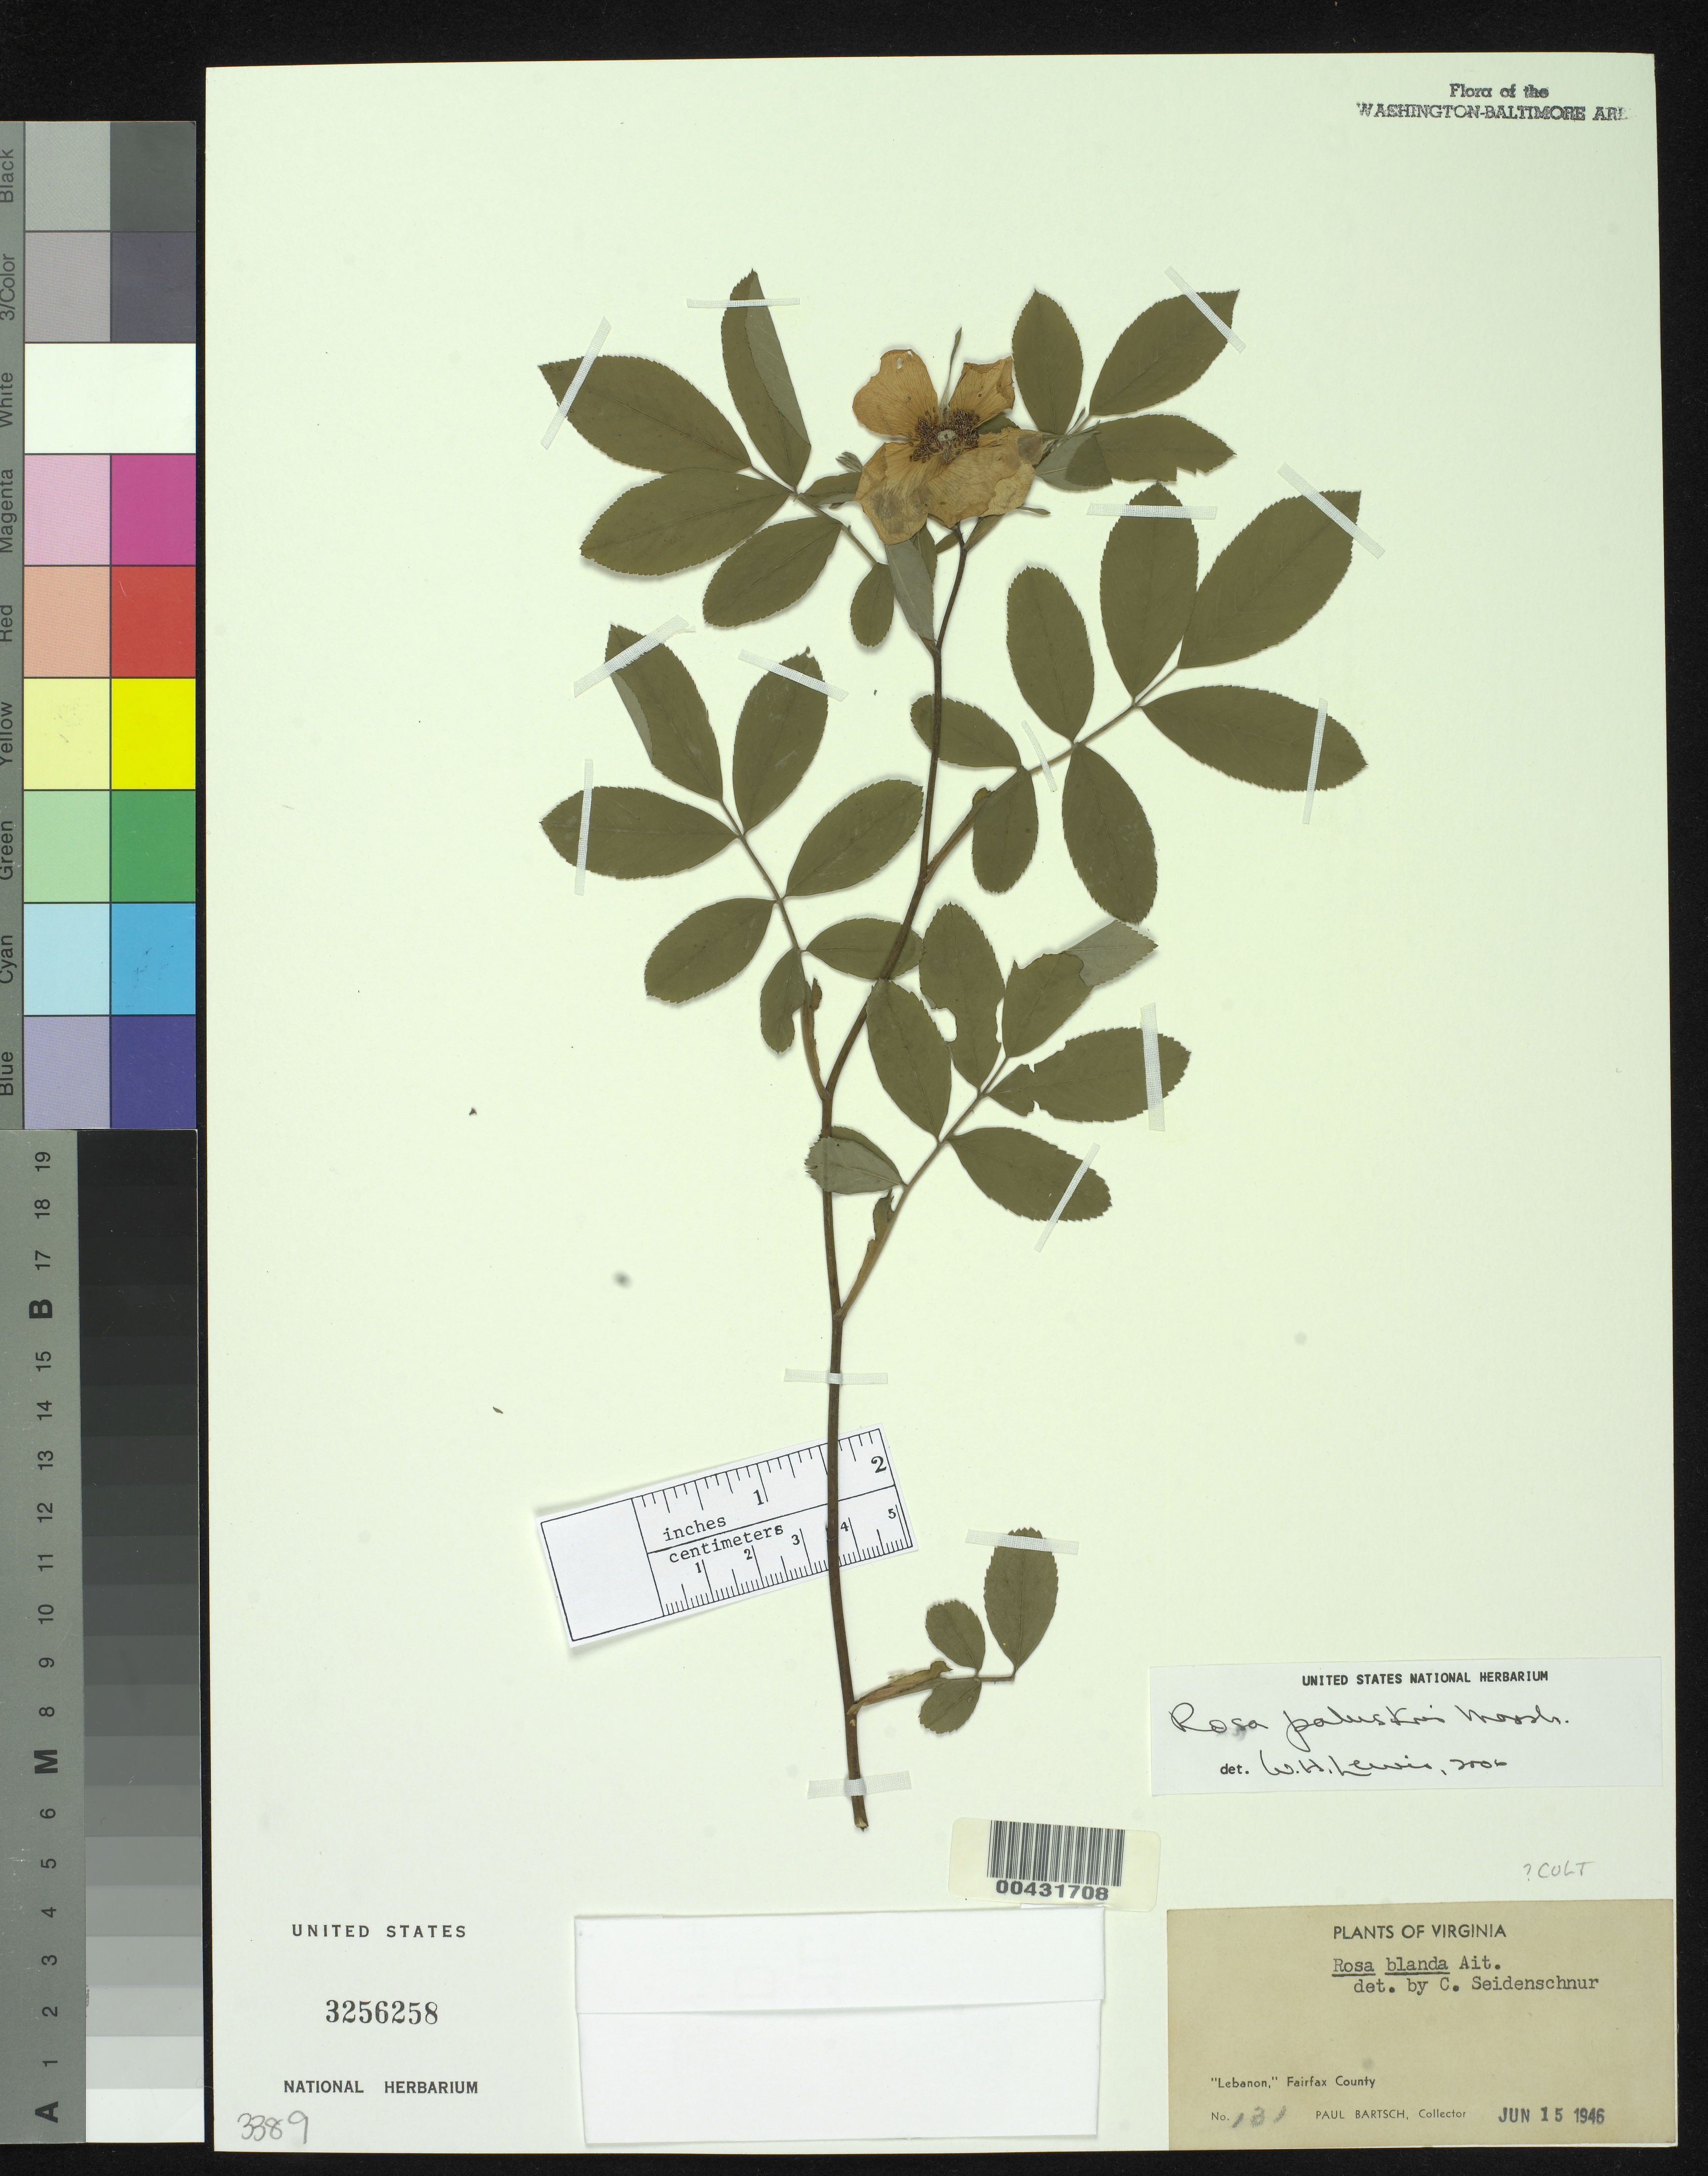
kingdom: Plantae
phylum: Tracheophyta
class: Magnoliopsida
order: Rosales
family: Rosaceae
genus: Rosa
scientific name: Rosa palustris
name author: Marshall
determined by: Lewis, W. H.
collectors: P. Bartsch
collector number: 131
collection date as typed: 15 Jun 1946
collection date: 1946-06-15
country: United States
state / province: Virginia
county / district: Fairfax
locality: Lebanon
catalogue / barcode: US 3256258